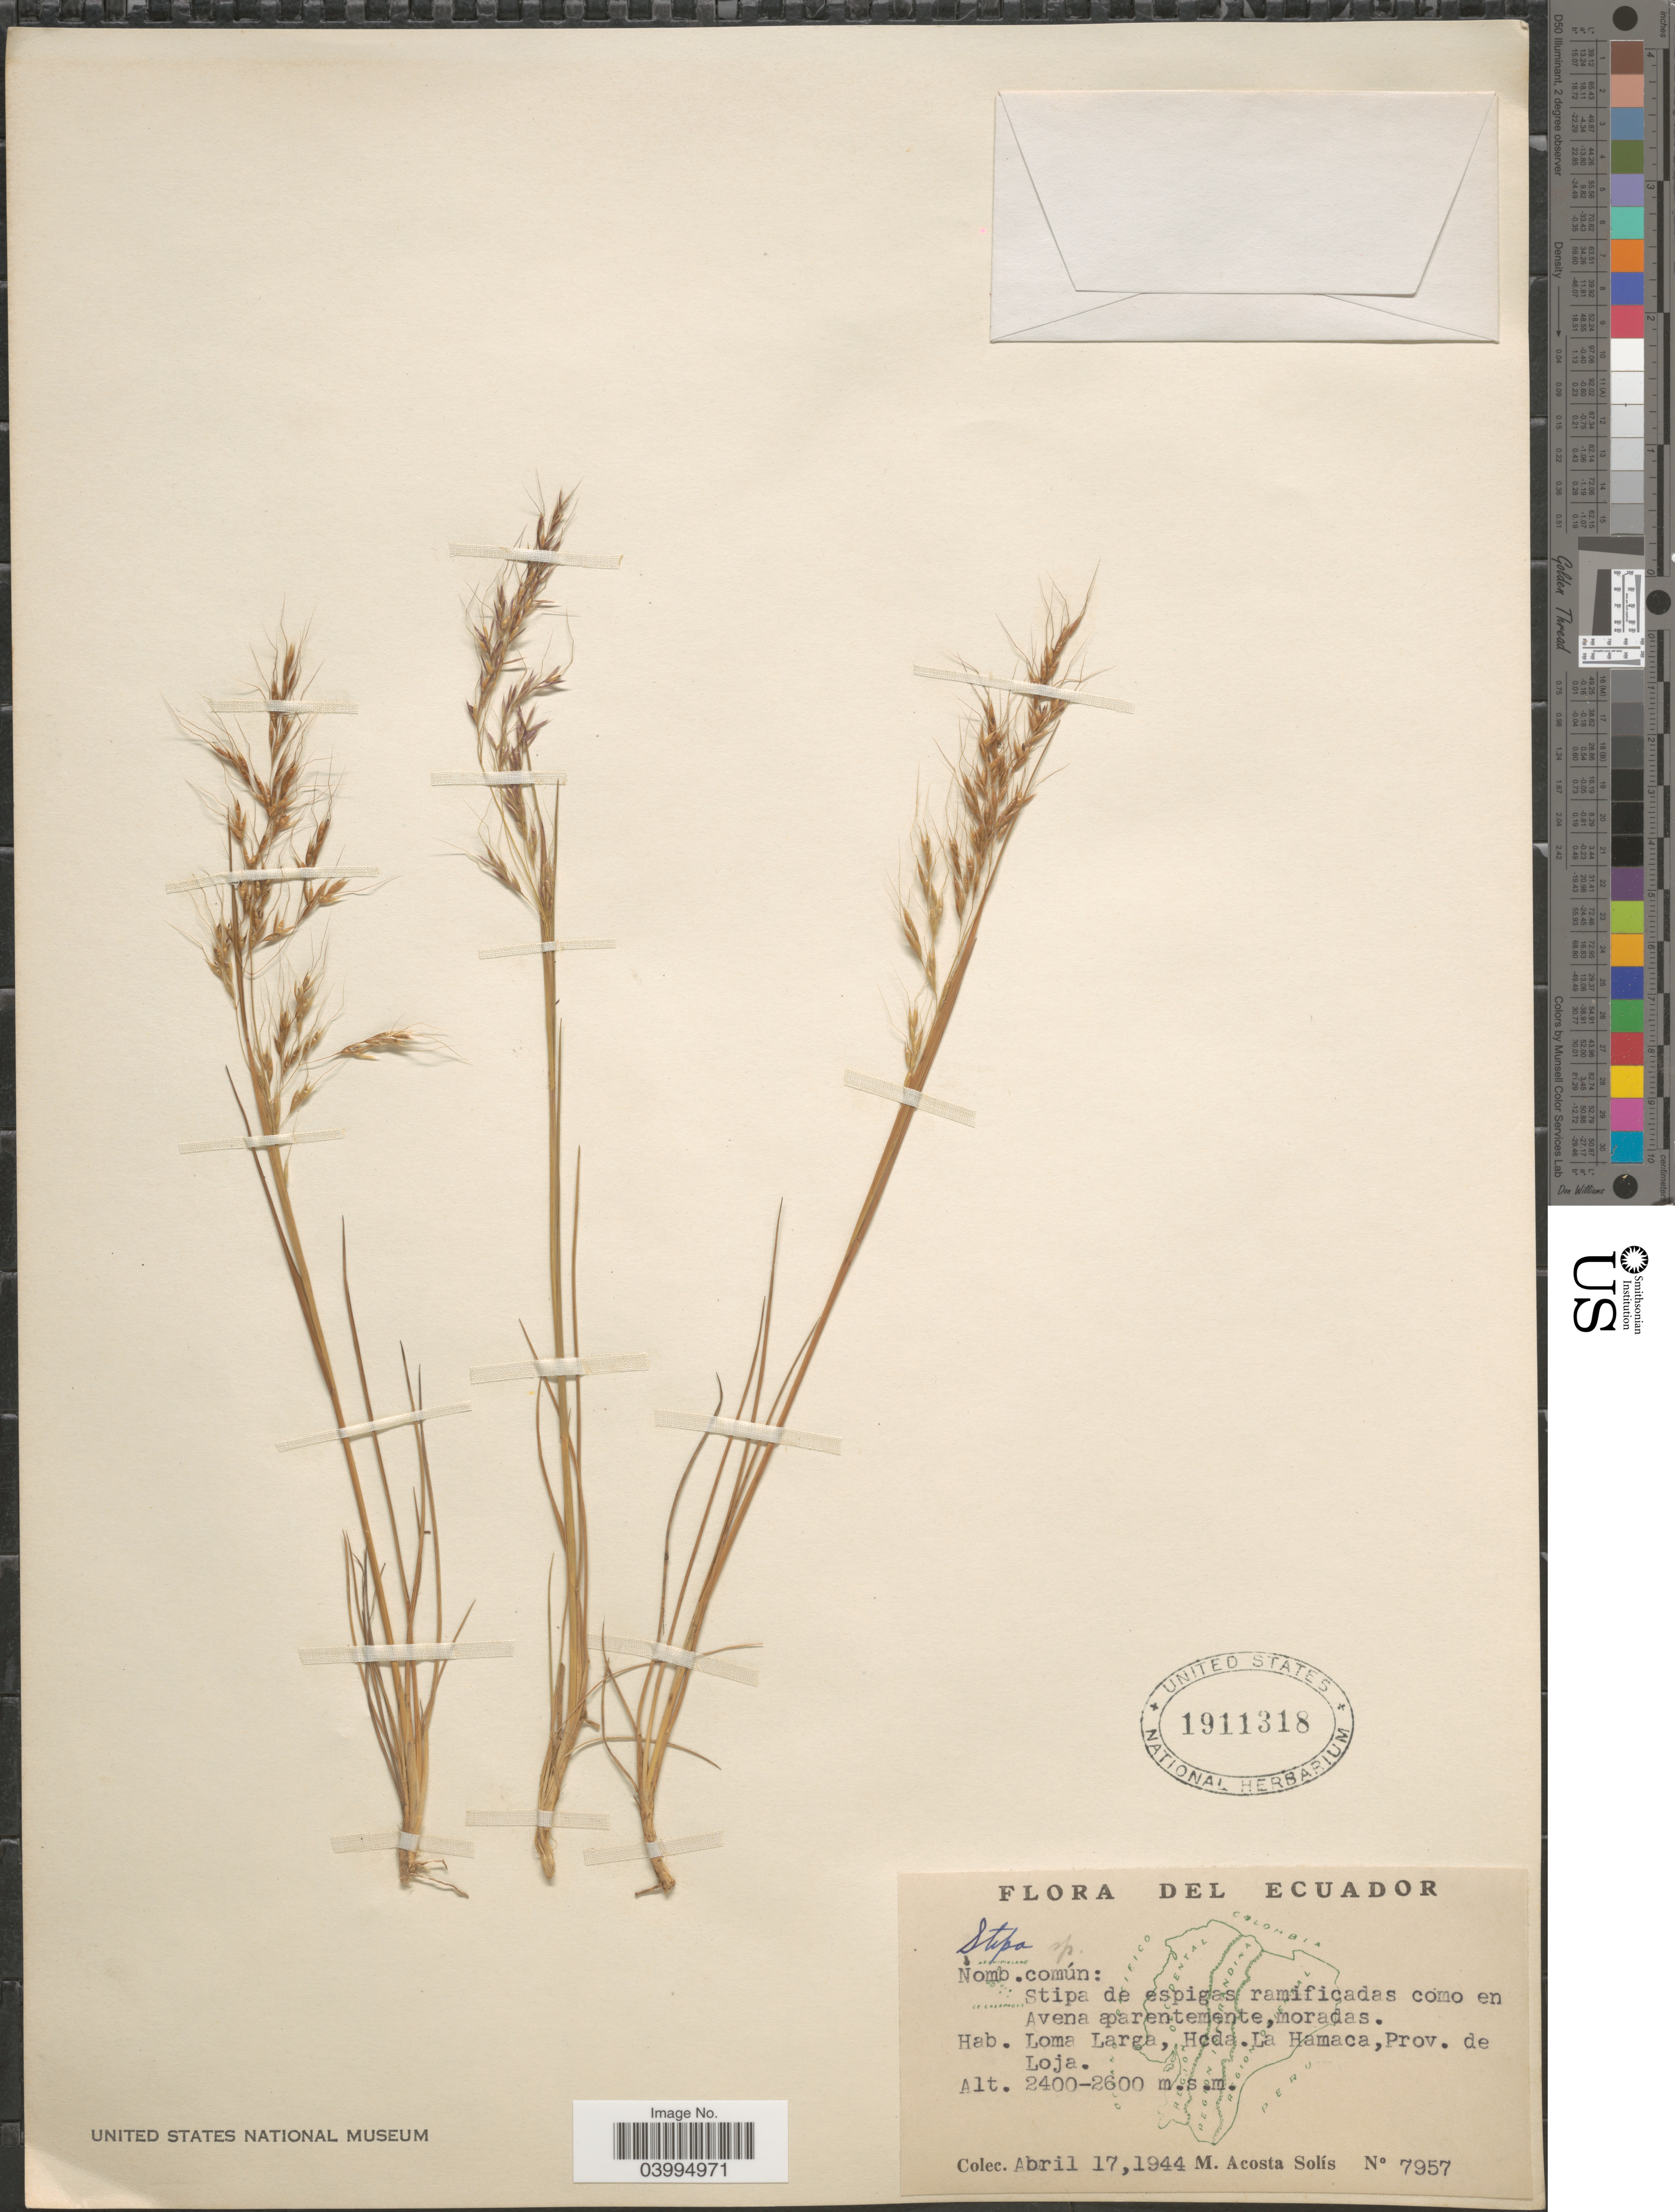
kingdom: Plantae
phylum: Tracheophyta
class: Liliopsida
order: Poales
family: Poaceae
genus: Stipa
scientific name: Stipa sp.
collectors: M. Acosta Solis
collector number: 7957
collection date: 1944-04-17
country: Ecuador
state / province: Loja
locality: Avena apartemente ,moradas. Loma Larga, Hcda.La Hamaca.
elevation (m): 2400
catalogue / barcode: US 1911318